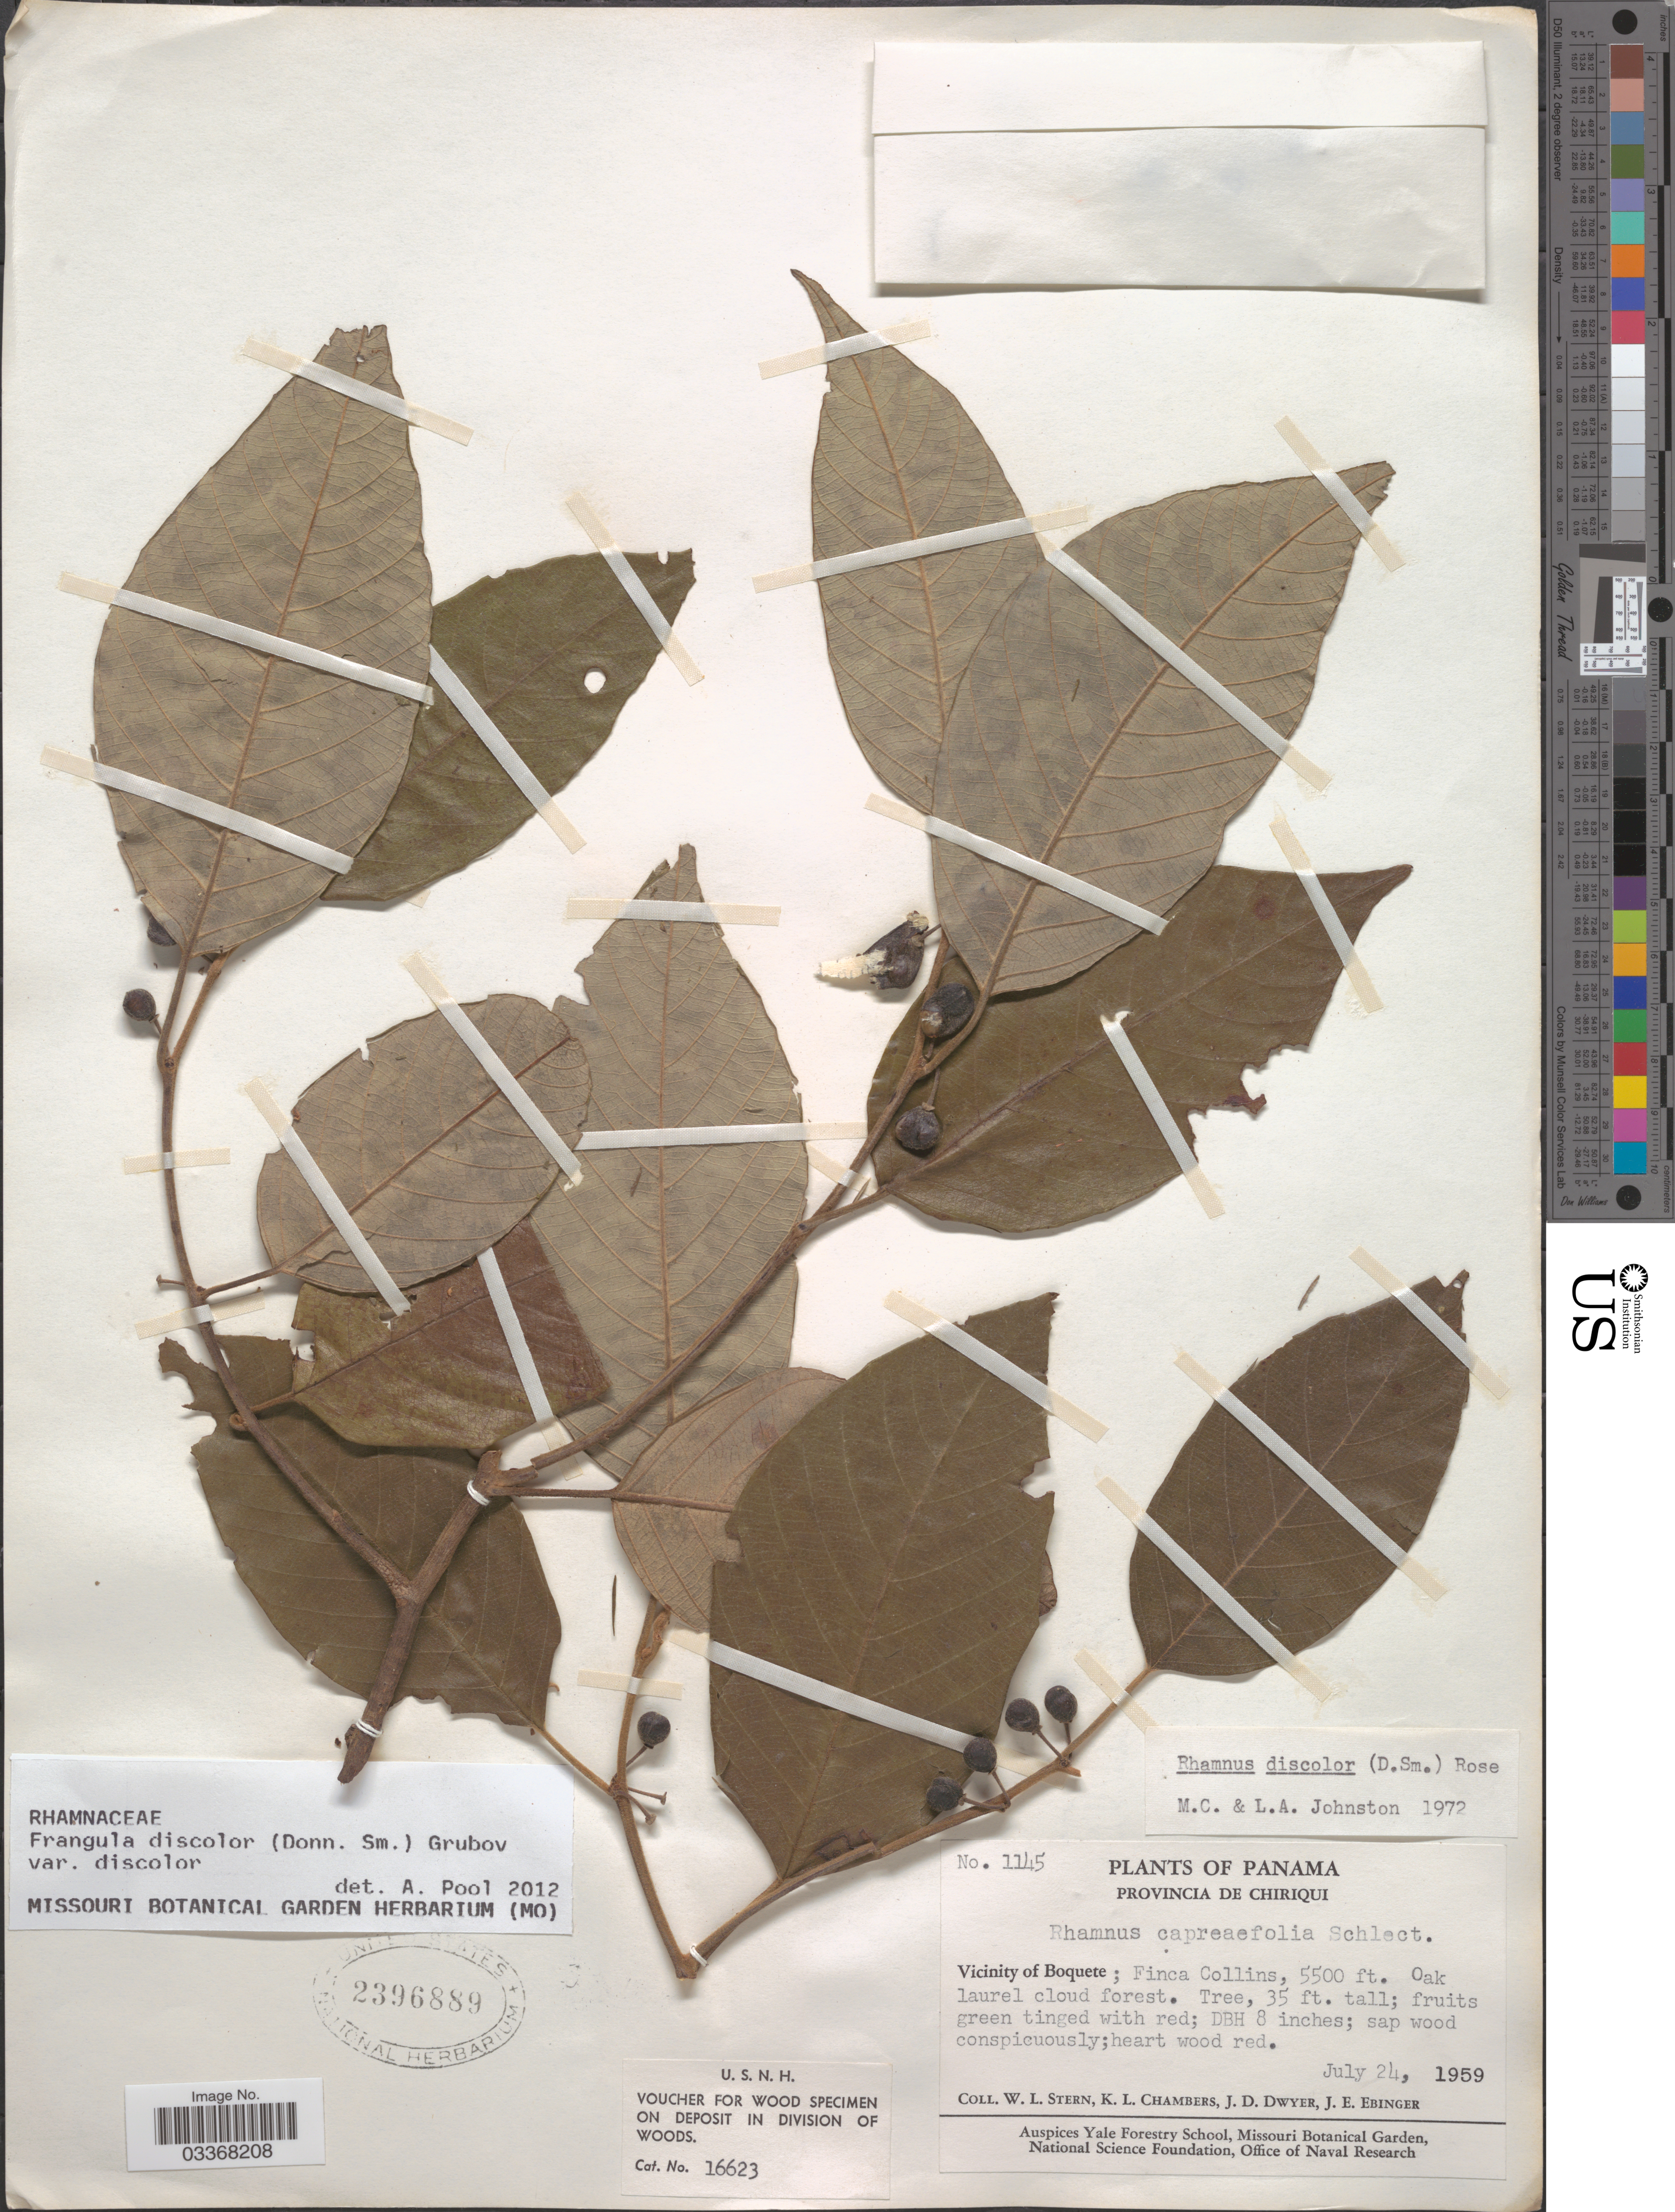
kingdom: Plantae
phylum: Tracheophyta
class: Magnoliopsida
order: Rosales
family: Rhamnaceae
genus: Frangula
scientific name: Frangula discolor var. discolor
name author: (Donn. Sm.) Grubov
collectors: W. L. Stern, K. Chambers, J. D. Dwyer & J. Ebinger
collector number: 1145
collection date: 1959-07-24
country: Panama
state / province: Chiriqui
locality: Vicinity of Boquete; Finca Collins.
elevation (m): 1676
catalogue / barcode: US 2396889